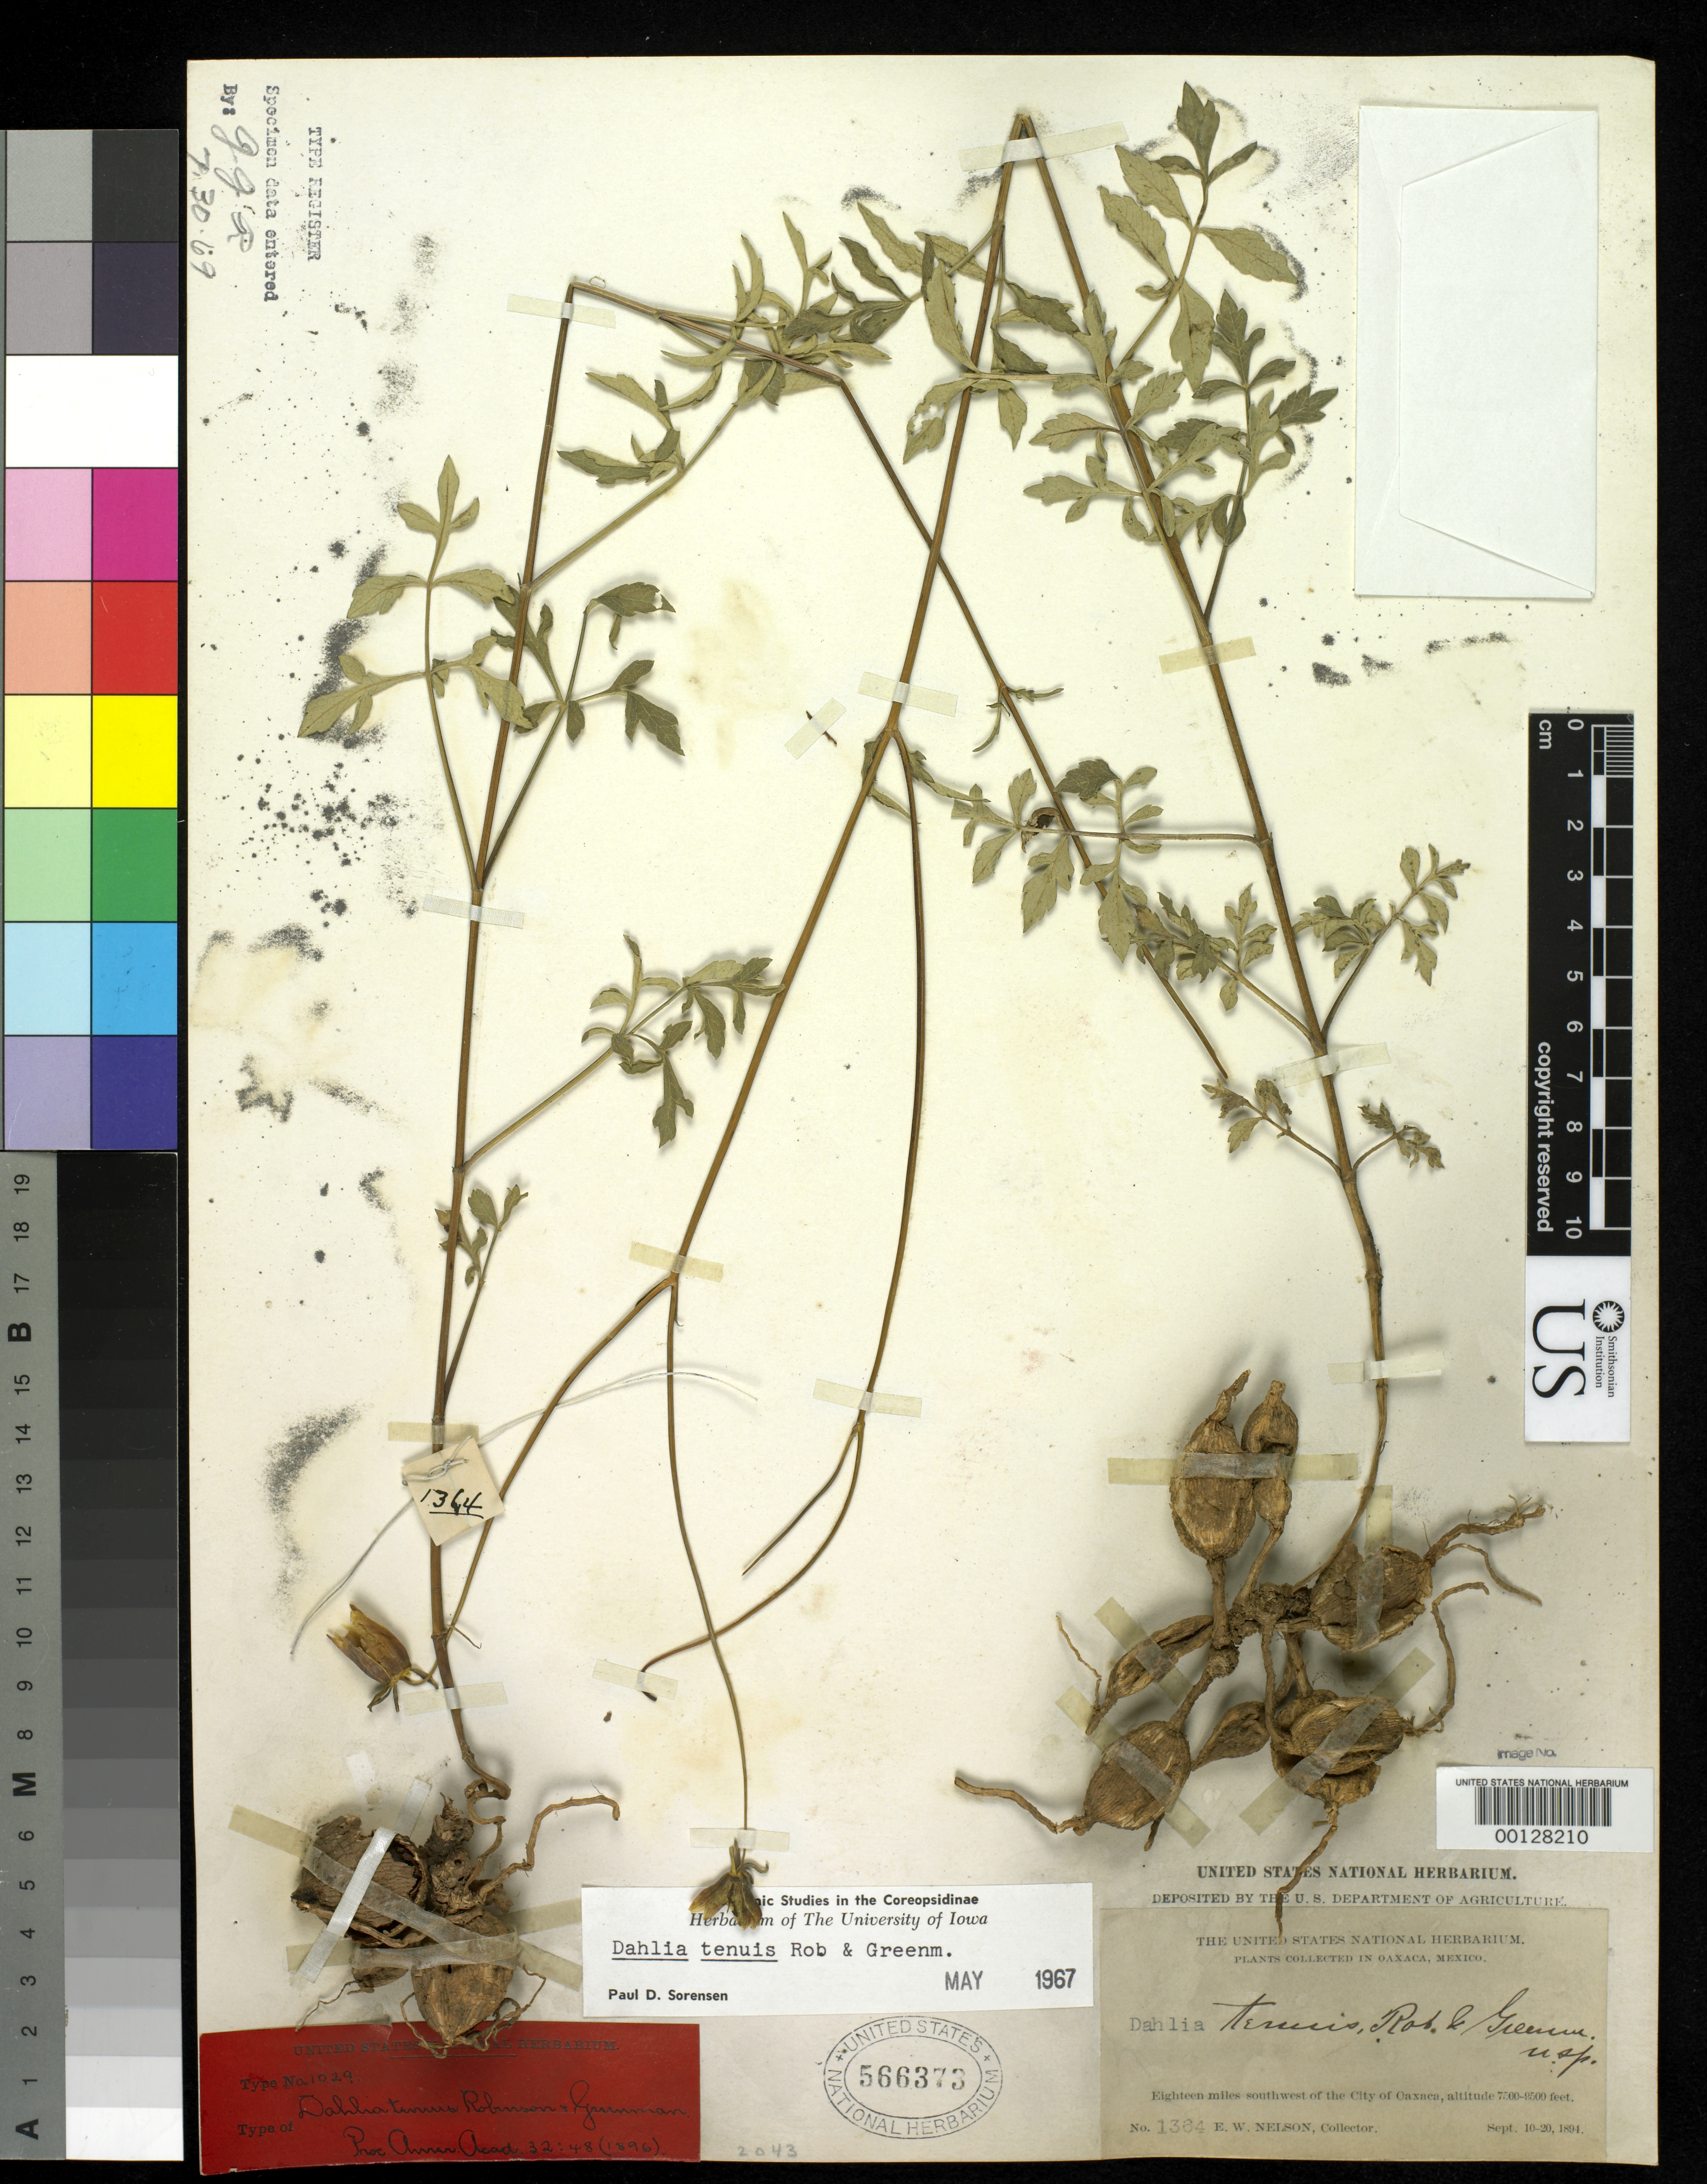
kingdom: Plantae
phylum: Tracheophyta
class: Magnoliopsida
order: Asterales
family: Asteraceae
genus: Dahlia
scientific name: Dahlia tenuis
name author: B.L. Rob. & Greenm.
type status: Isosyntype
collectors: E. W. Nelson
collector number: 1364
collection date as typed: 20 Sep 1894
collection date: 1894-09-20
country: Mexico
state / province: Oaxaca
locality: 18 mi SW of city of Oaxaca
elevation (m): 2286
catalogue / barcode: US 566373